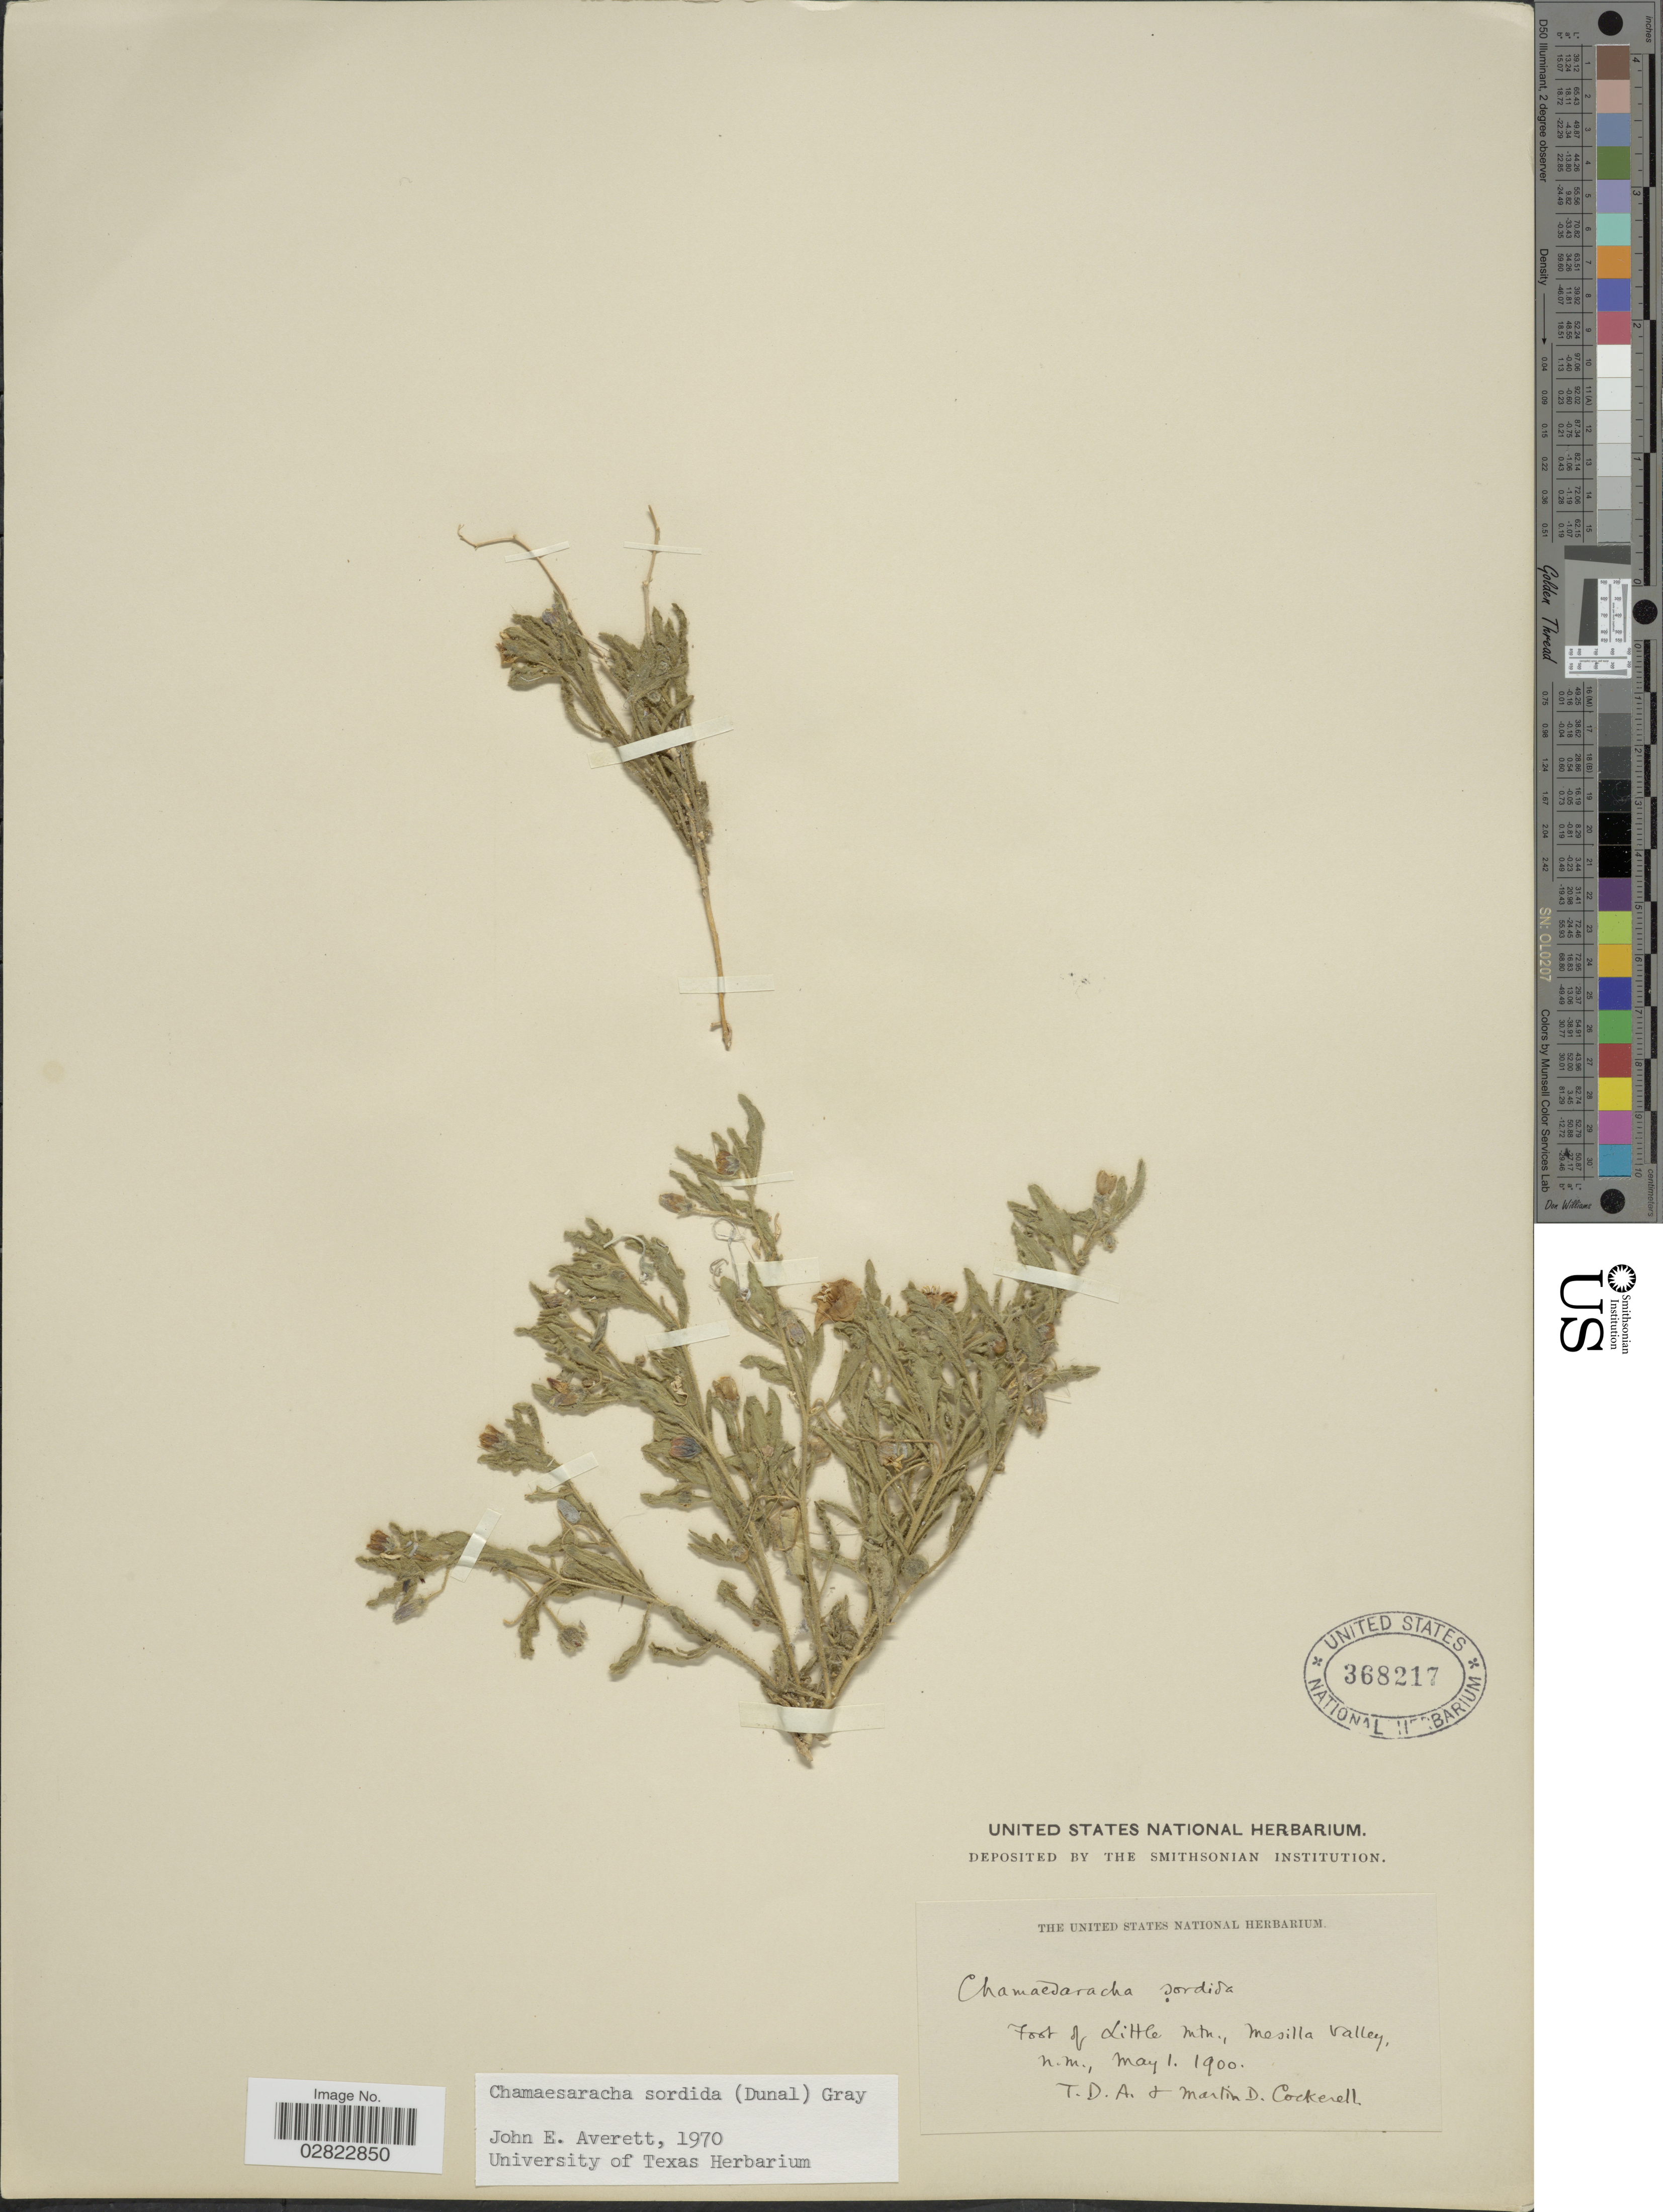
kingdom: Plantae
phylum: Tracheophyta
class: Magnoliopsida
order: Solanales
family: Solanaceae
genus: Chamaesaracha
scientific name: Chamaesaracha sordida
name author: (Dunal) S.F. Gray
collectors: T. Cockerell & M. Cockerell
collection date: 1900-05-01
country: United States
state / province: New Mexico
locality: Foot of Little Mtn., Mesilla Valley.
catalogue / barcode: US 368217